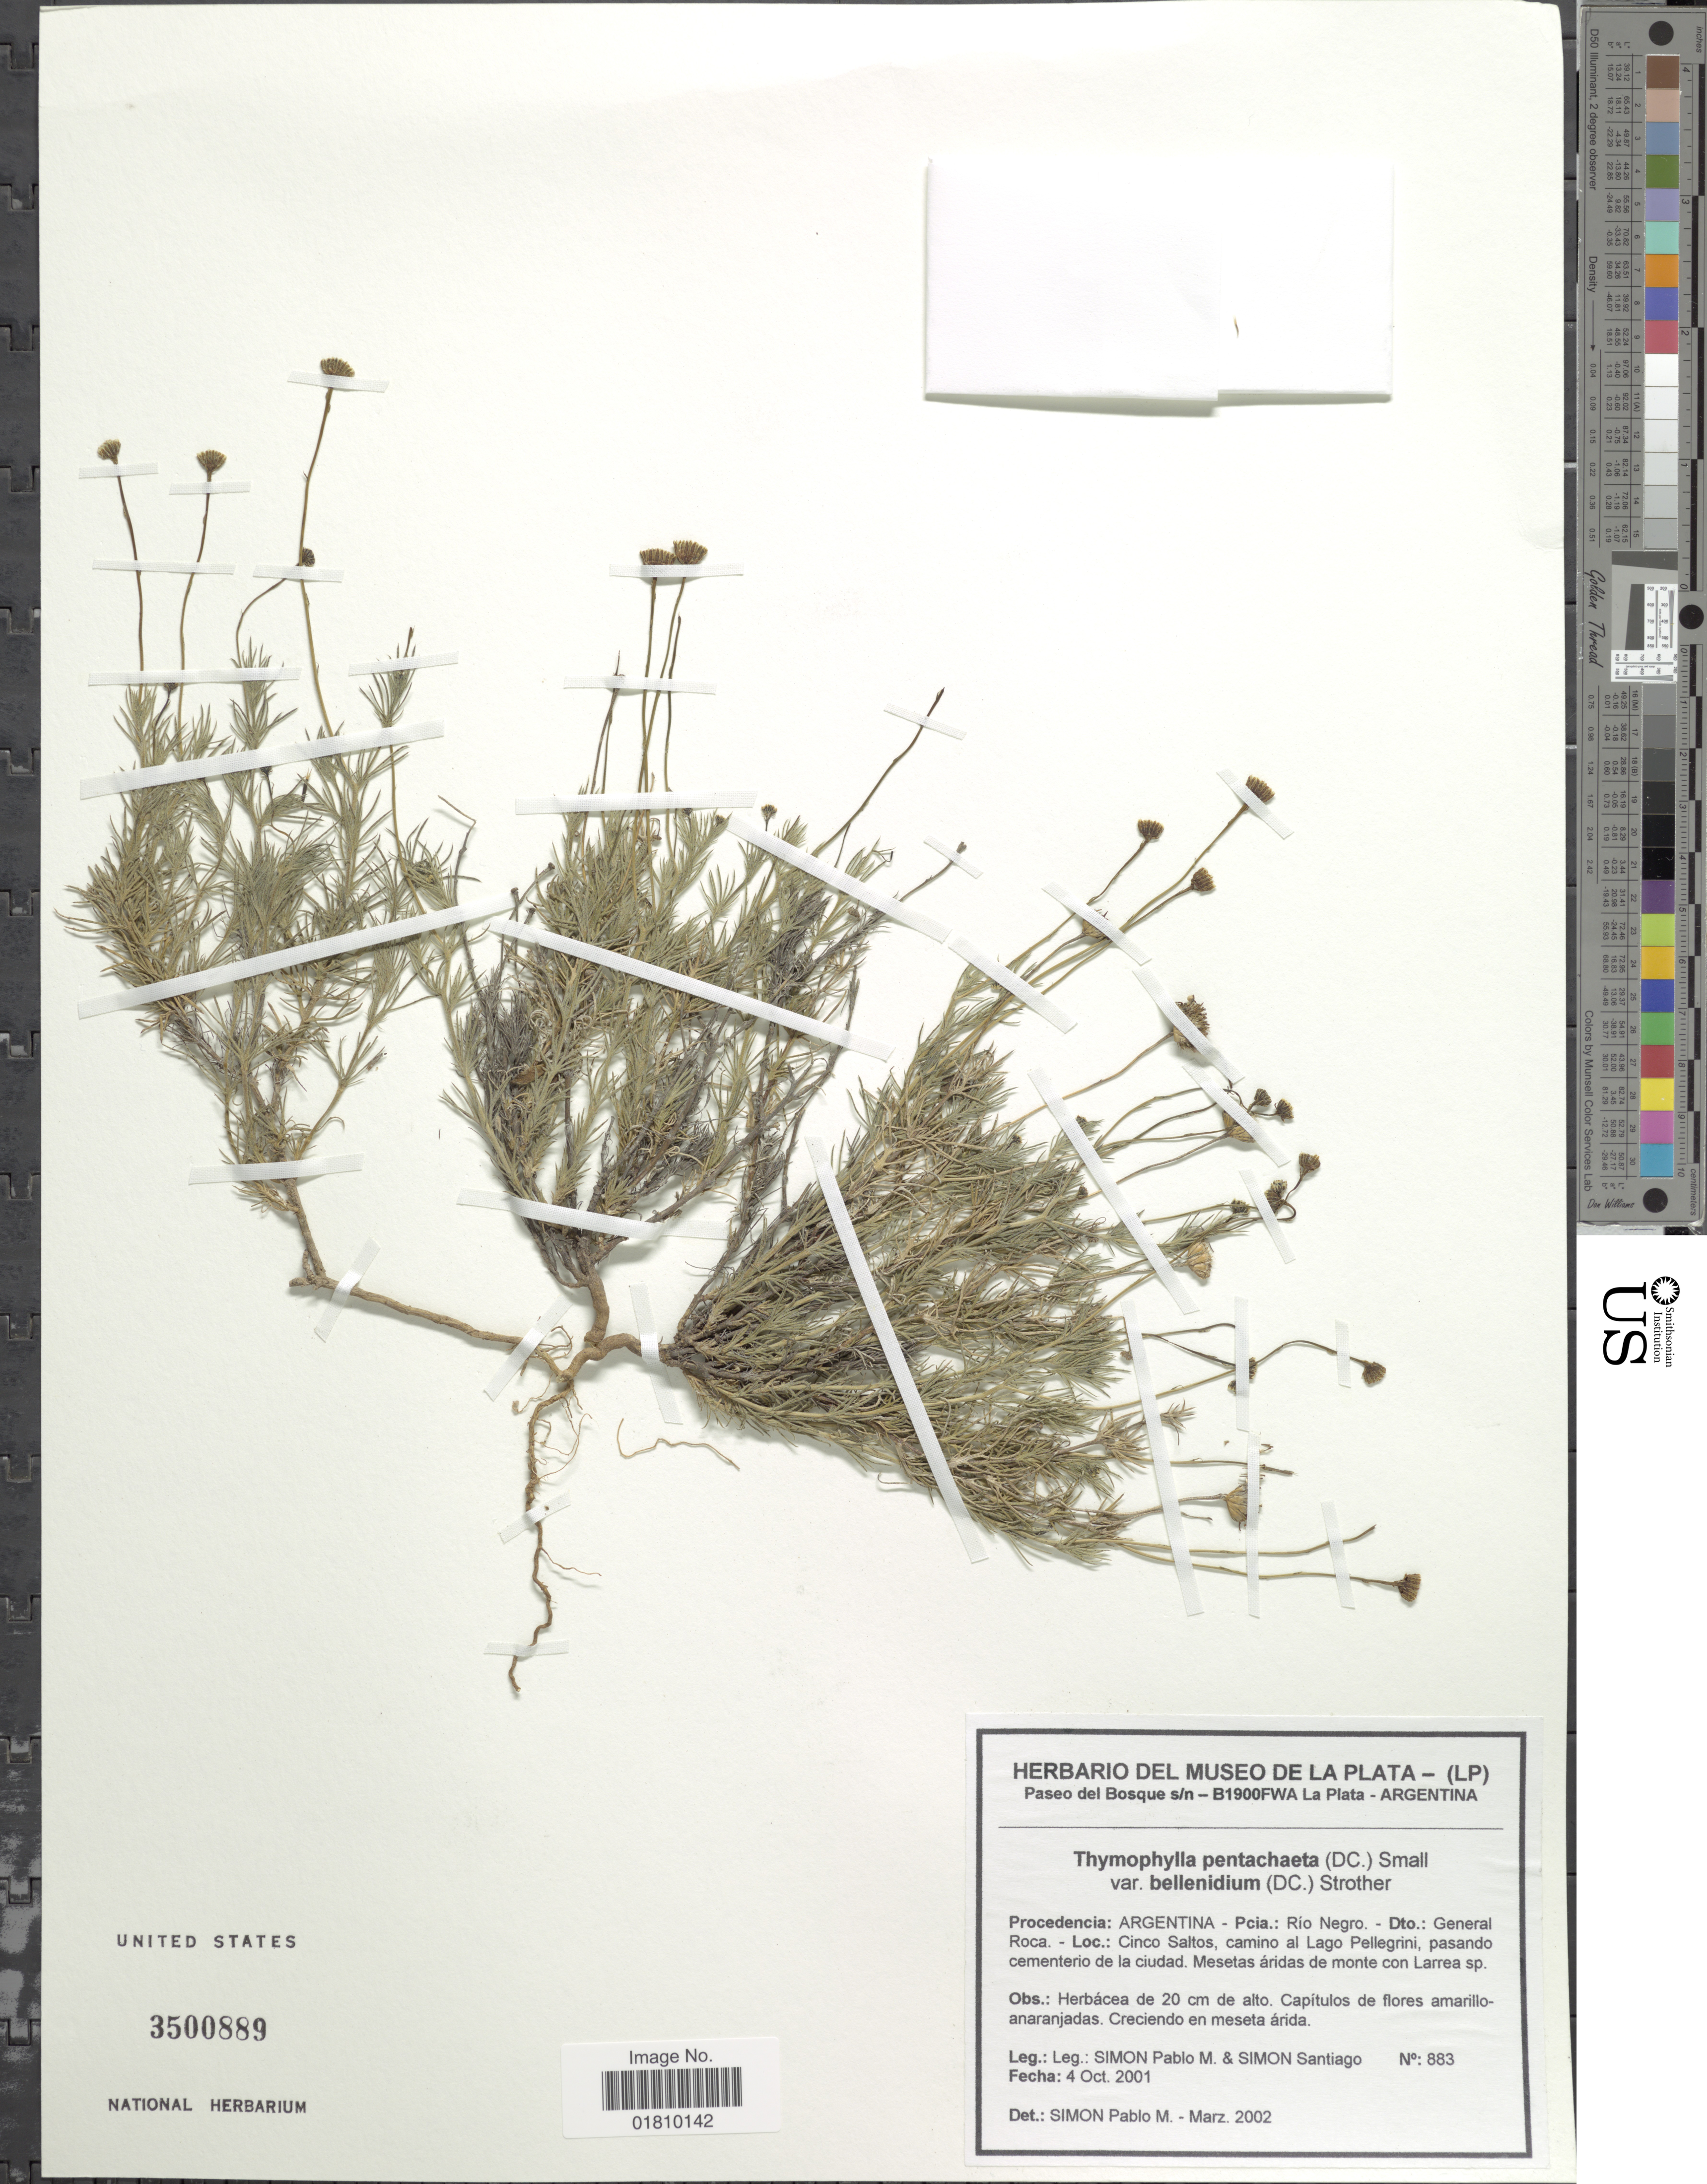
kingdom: Plantae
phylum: Tracheophyta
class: Magnoliopsida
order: Asterales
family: Asteraceae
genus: Thymophylla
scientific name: Thymophylla pentachaeta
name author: (DC.) Small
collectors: P. M. Simón & S. Santiago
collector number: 883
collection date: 2001-10-04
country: Argentina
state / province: Rio Negro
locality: Procedencia: Argentina, Dto: General Roca, Cinco Saltos, camino al Lago Pellegrini, pasando cementerio de la ciudad, Mesetas áridas de monte con Larrea sp.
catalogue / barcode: US 3500889